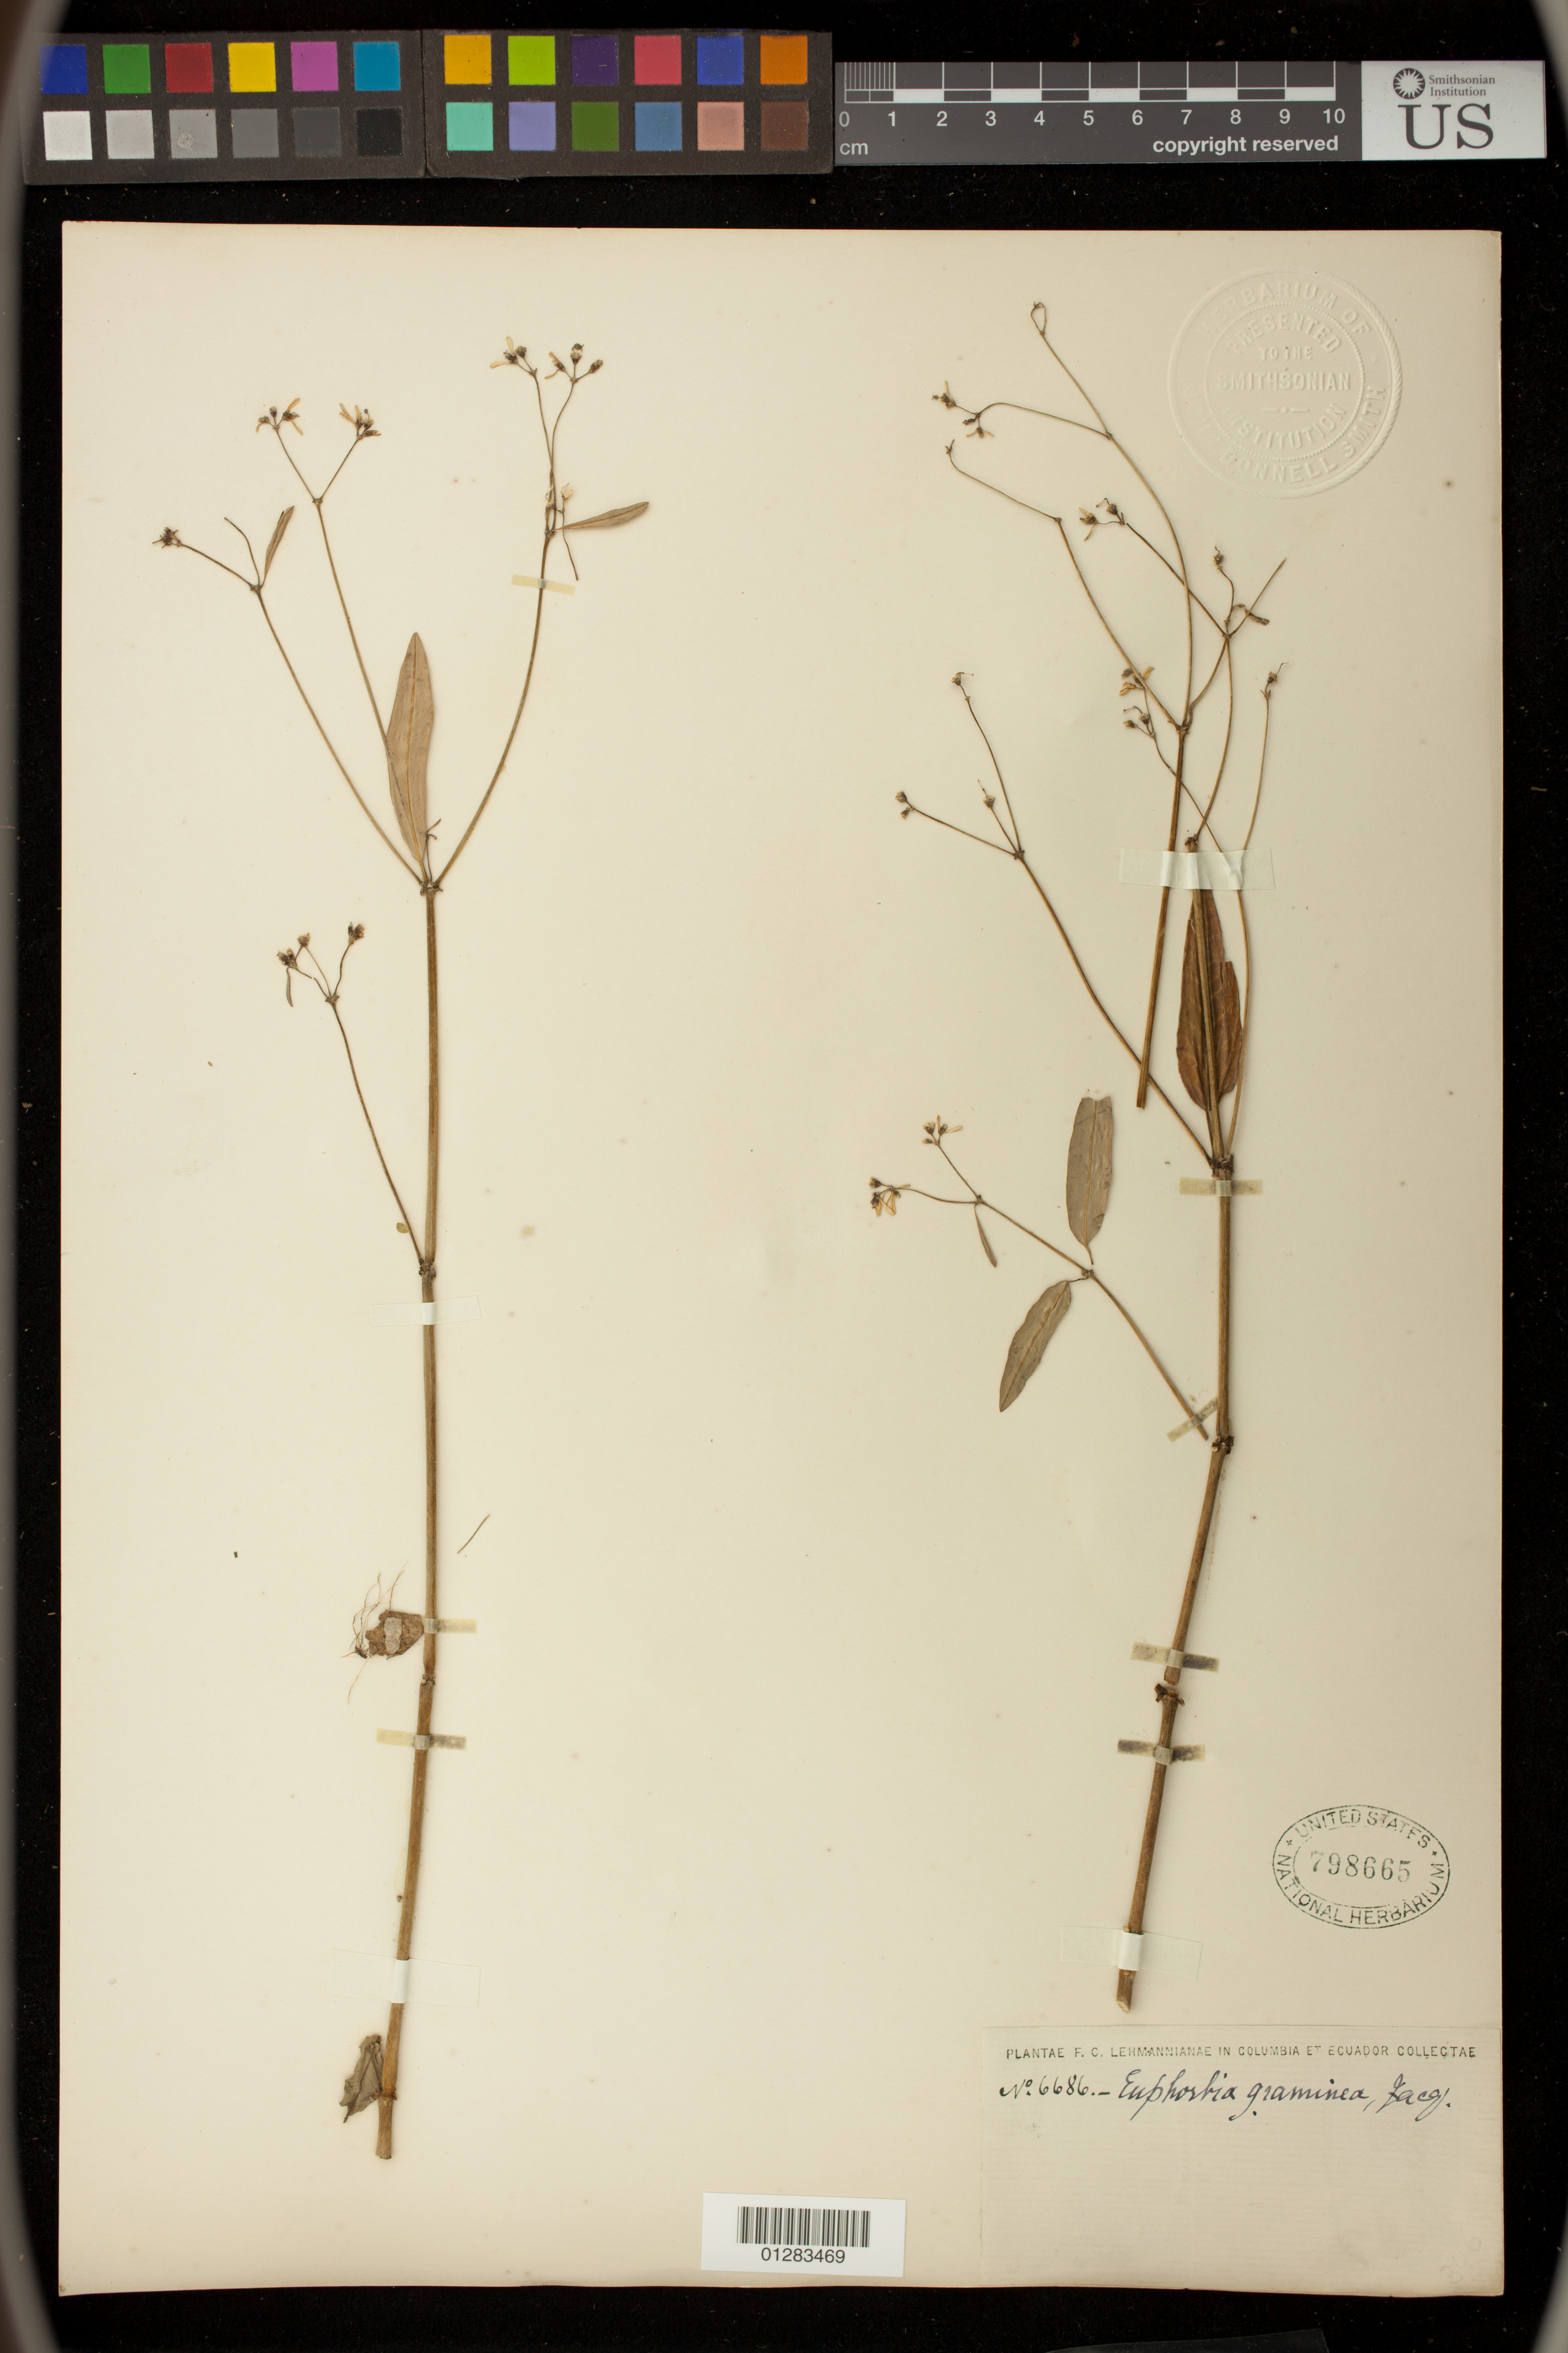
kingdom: Plantae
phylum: Tracheophyta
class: Magnoliopsida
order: Malpighiales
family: Euphorbiaceae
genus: Euphorbia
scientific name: Euphorbia graminea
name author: Jacq.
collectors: F. C. Lehmann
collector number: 6686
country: Ecuador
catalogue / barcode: US 798665